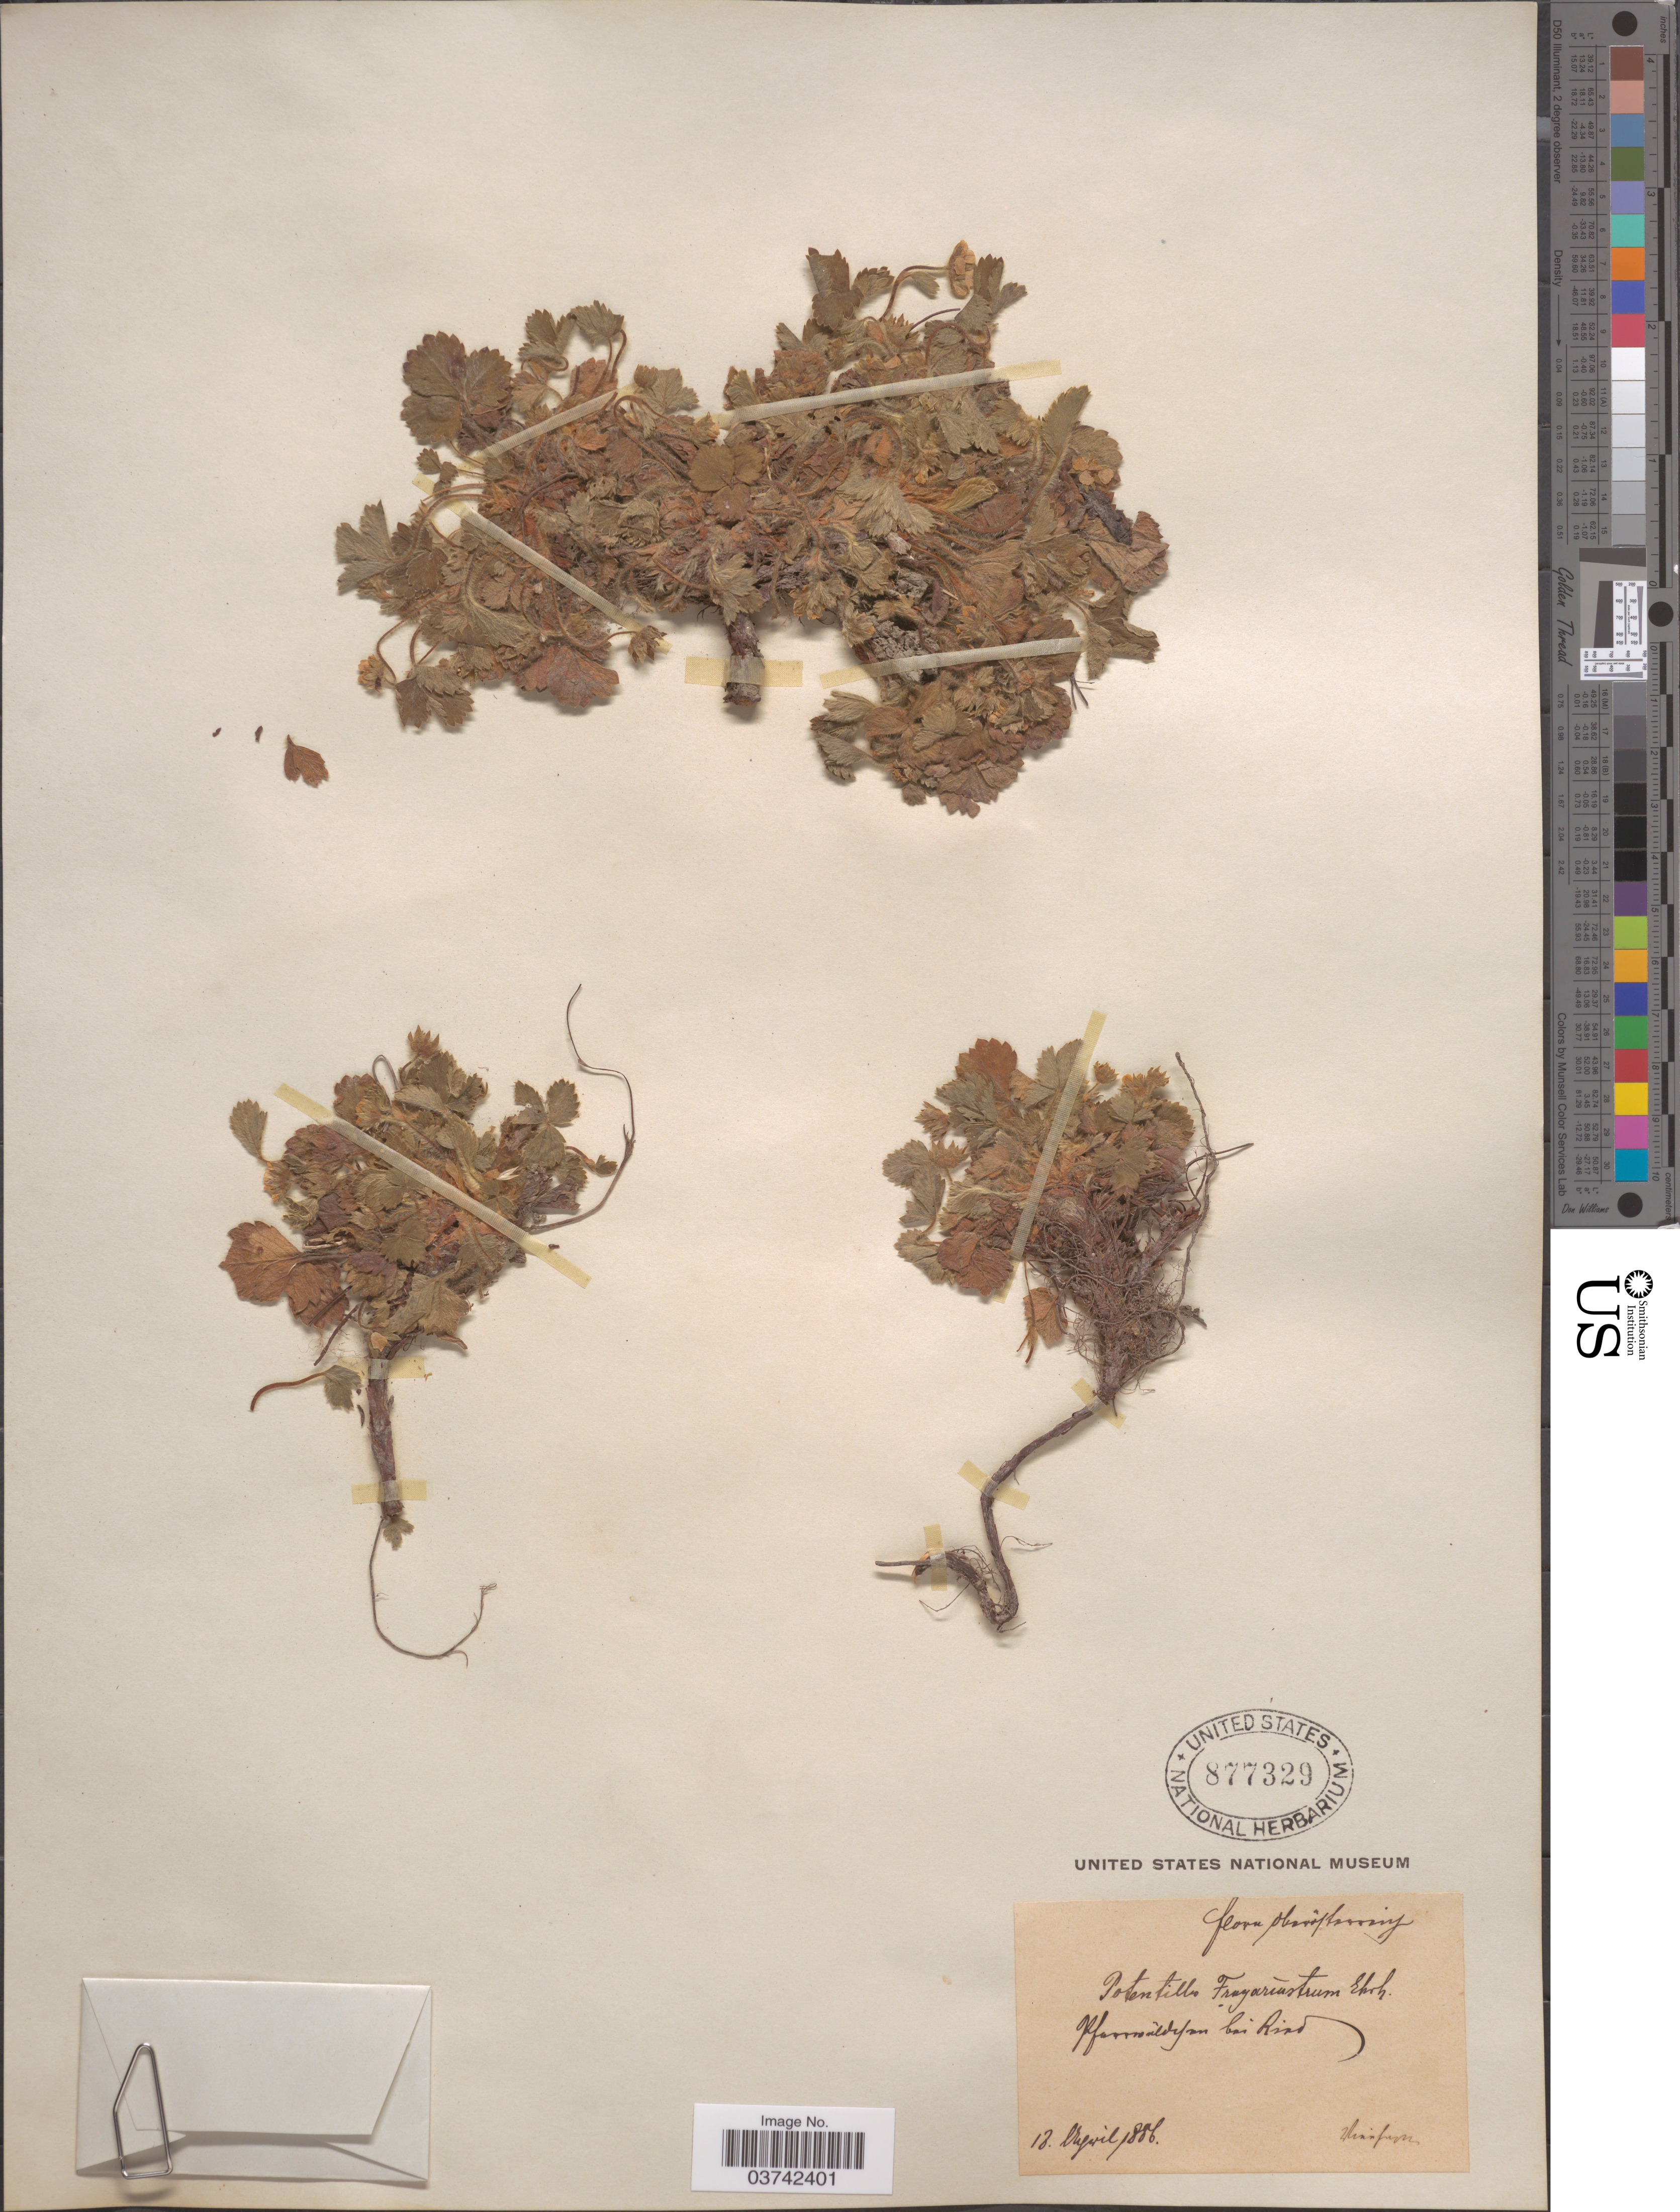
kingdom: Plantae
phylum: Tracheophyta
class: Magnoliopsida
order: Rosales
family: Rosaceae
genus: Potentilla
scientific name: Potentilla fragariastrum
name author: Ehrh. ex Pers.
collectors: F. Vierhapper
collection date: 1886-04-18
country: Austria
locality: Flora Oberösterreich, Pfarrwäldchen bei Ried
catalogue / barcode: US 877329